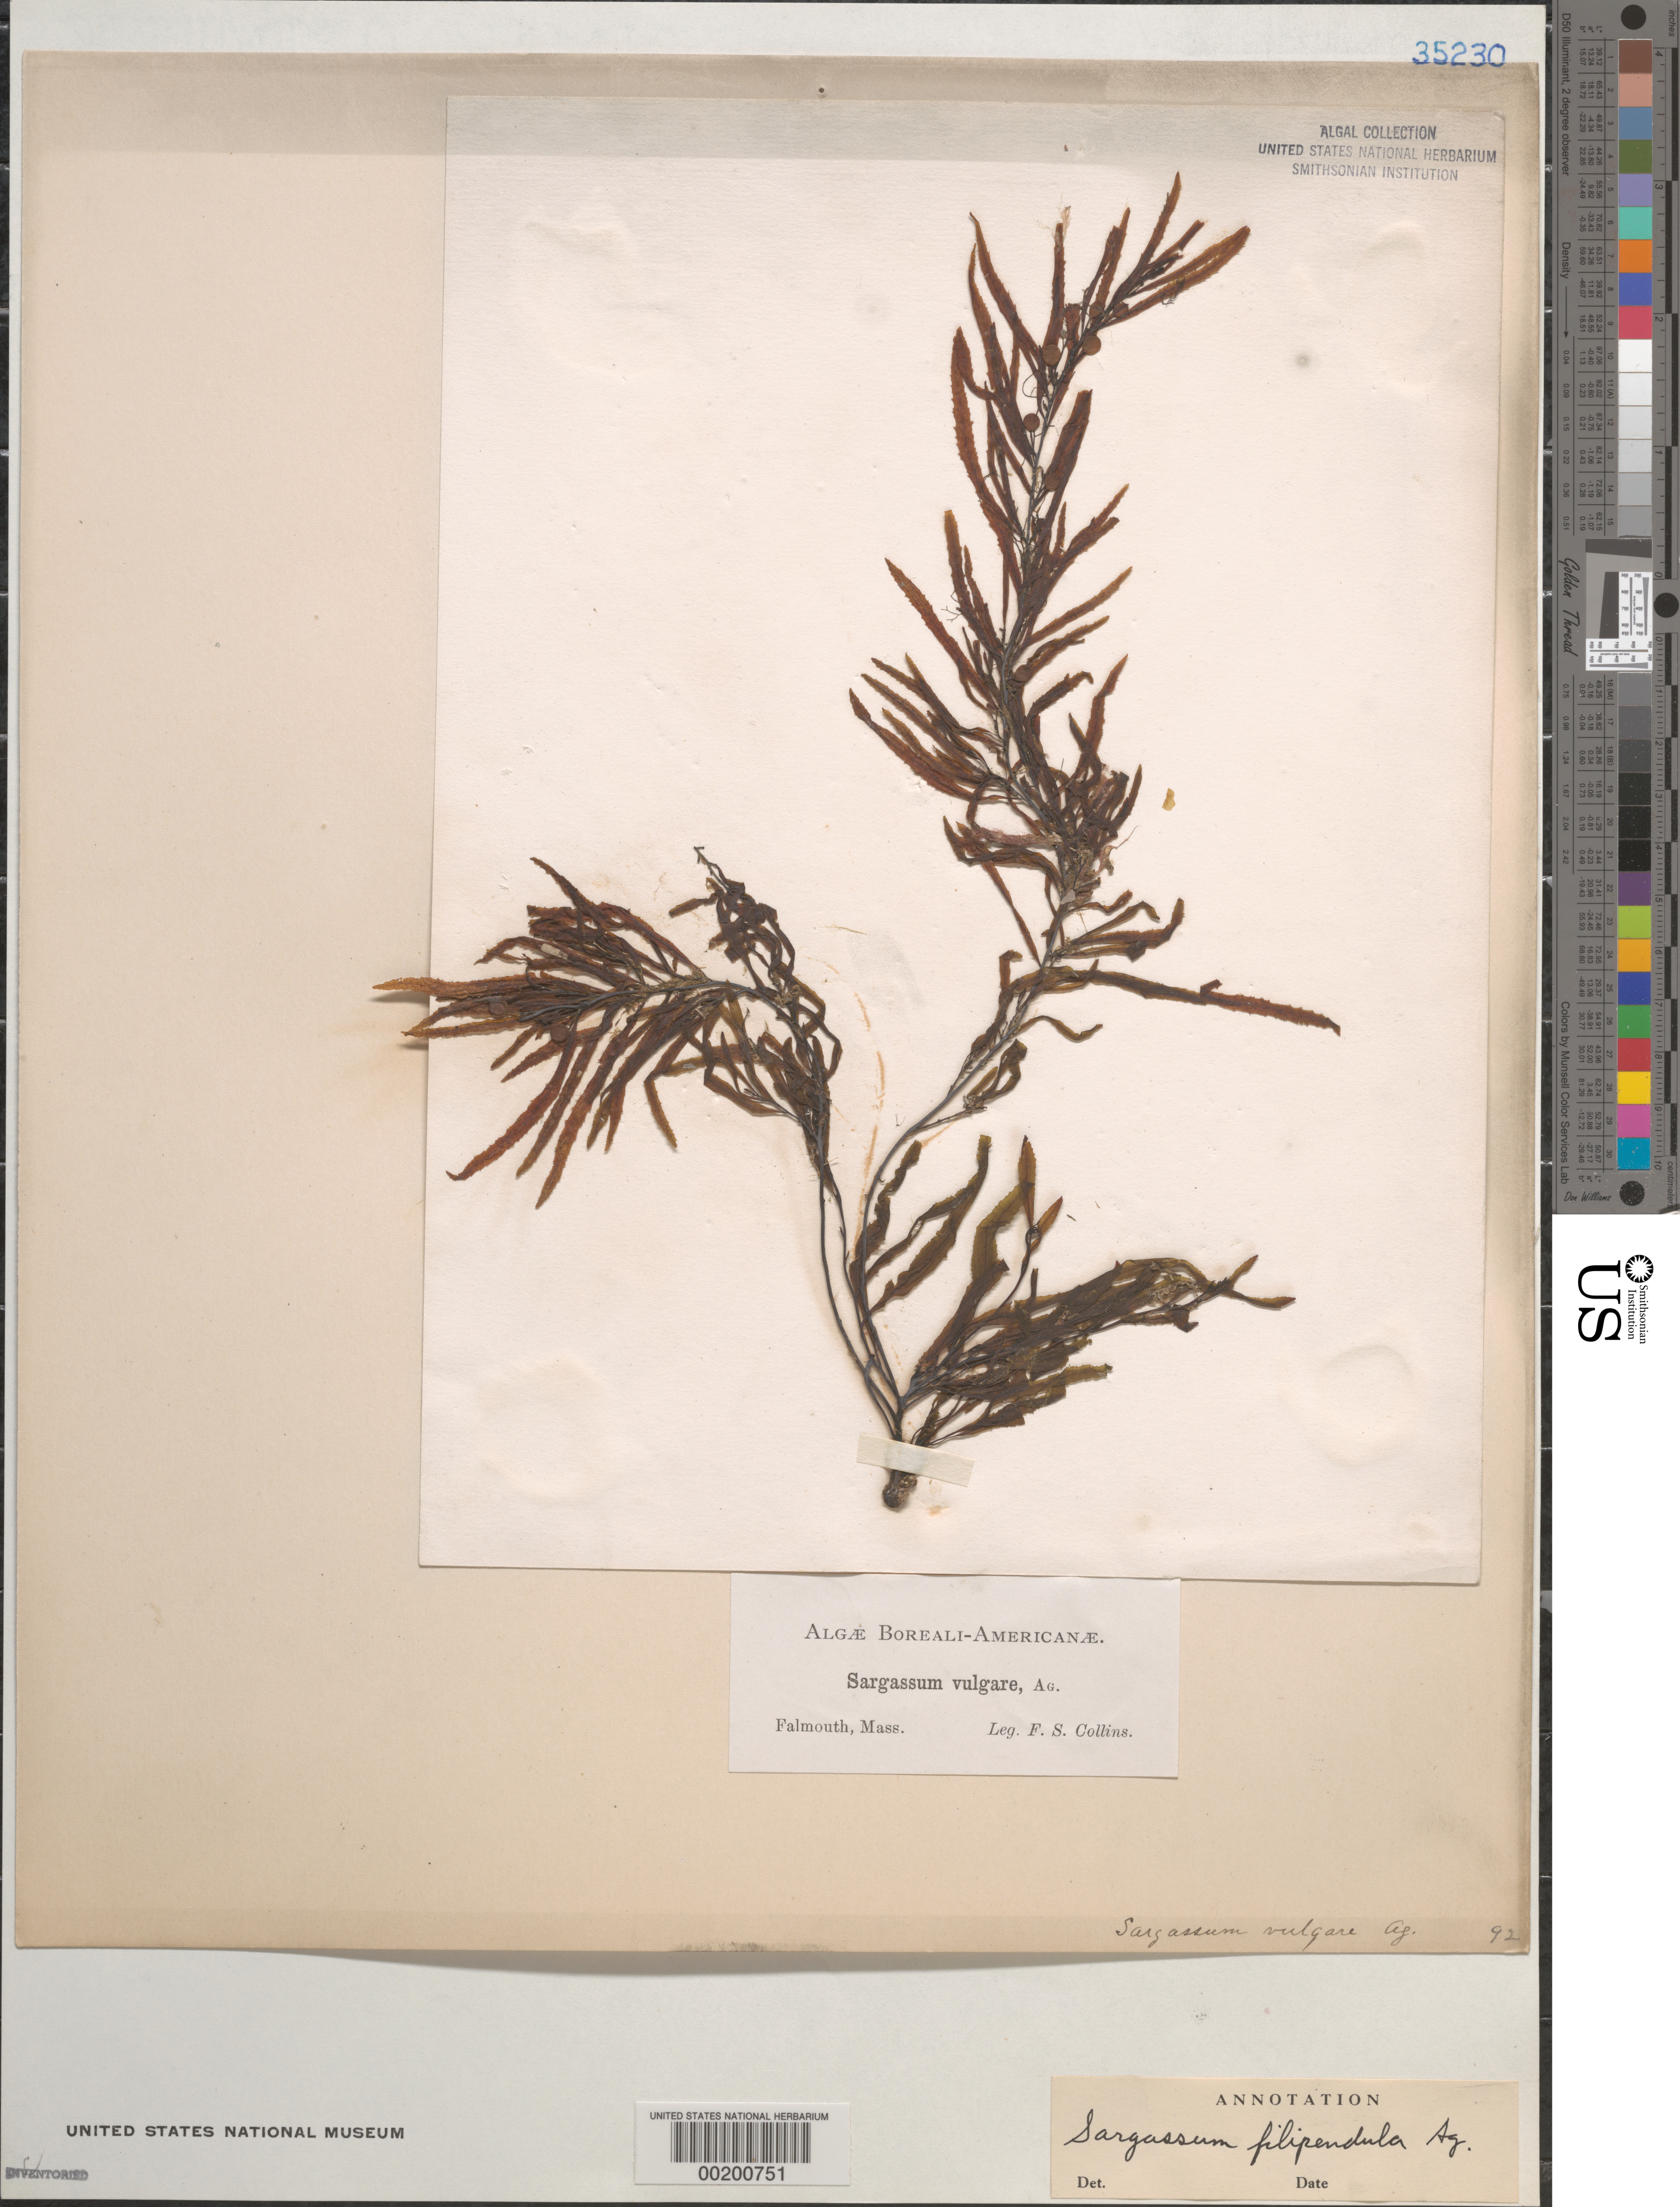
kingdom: Chromista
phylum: Ochrophyta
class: Phaeophyceae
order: Fucales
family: Sargassaceae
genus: Sargassum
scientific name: Sargassum filipendula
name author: C. Agardh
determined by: Dawson, E. Y.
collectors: F. Collins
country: United States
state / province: Massachusetts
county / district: Barnstable County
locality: Falmouth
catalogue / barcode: US 35230